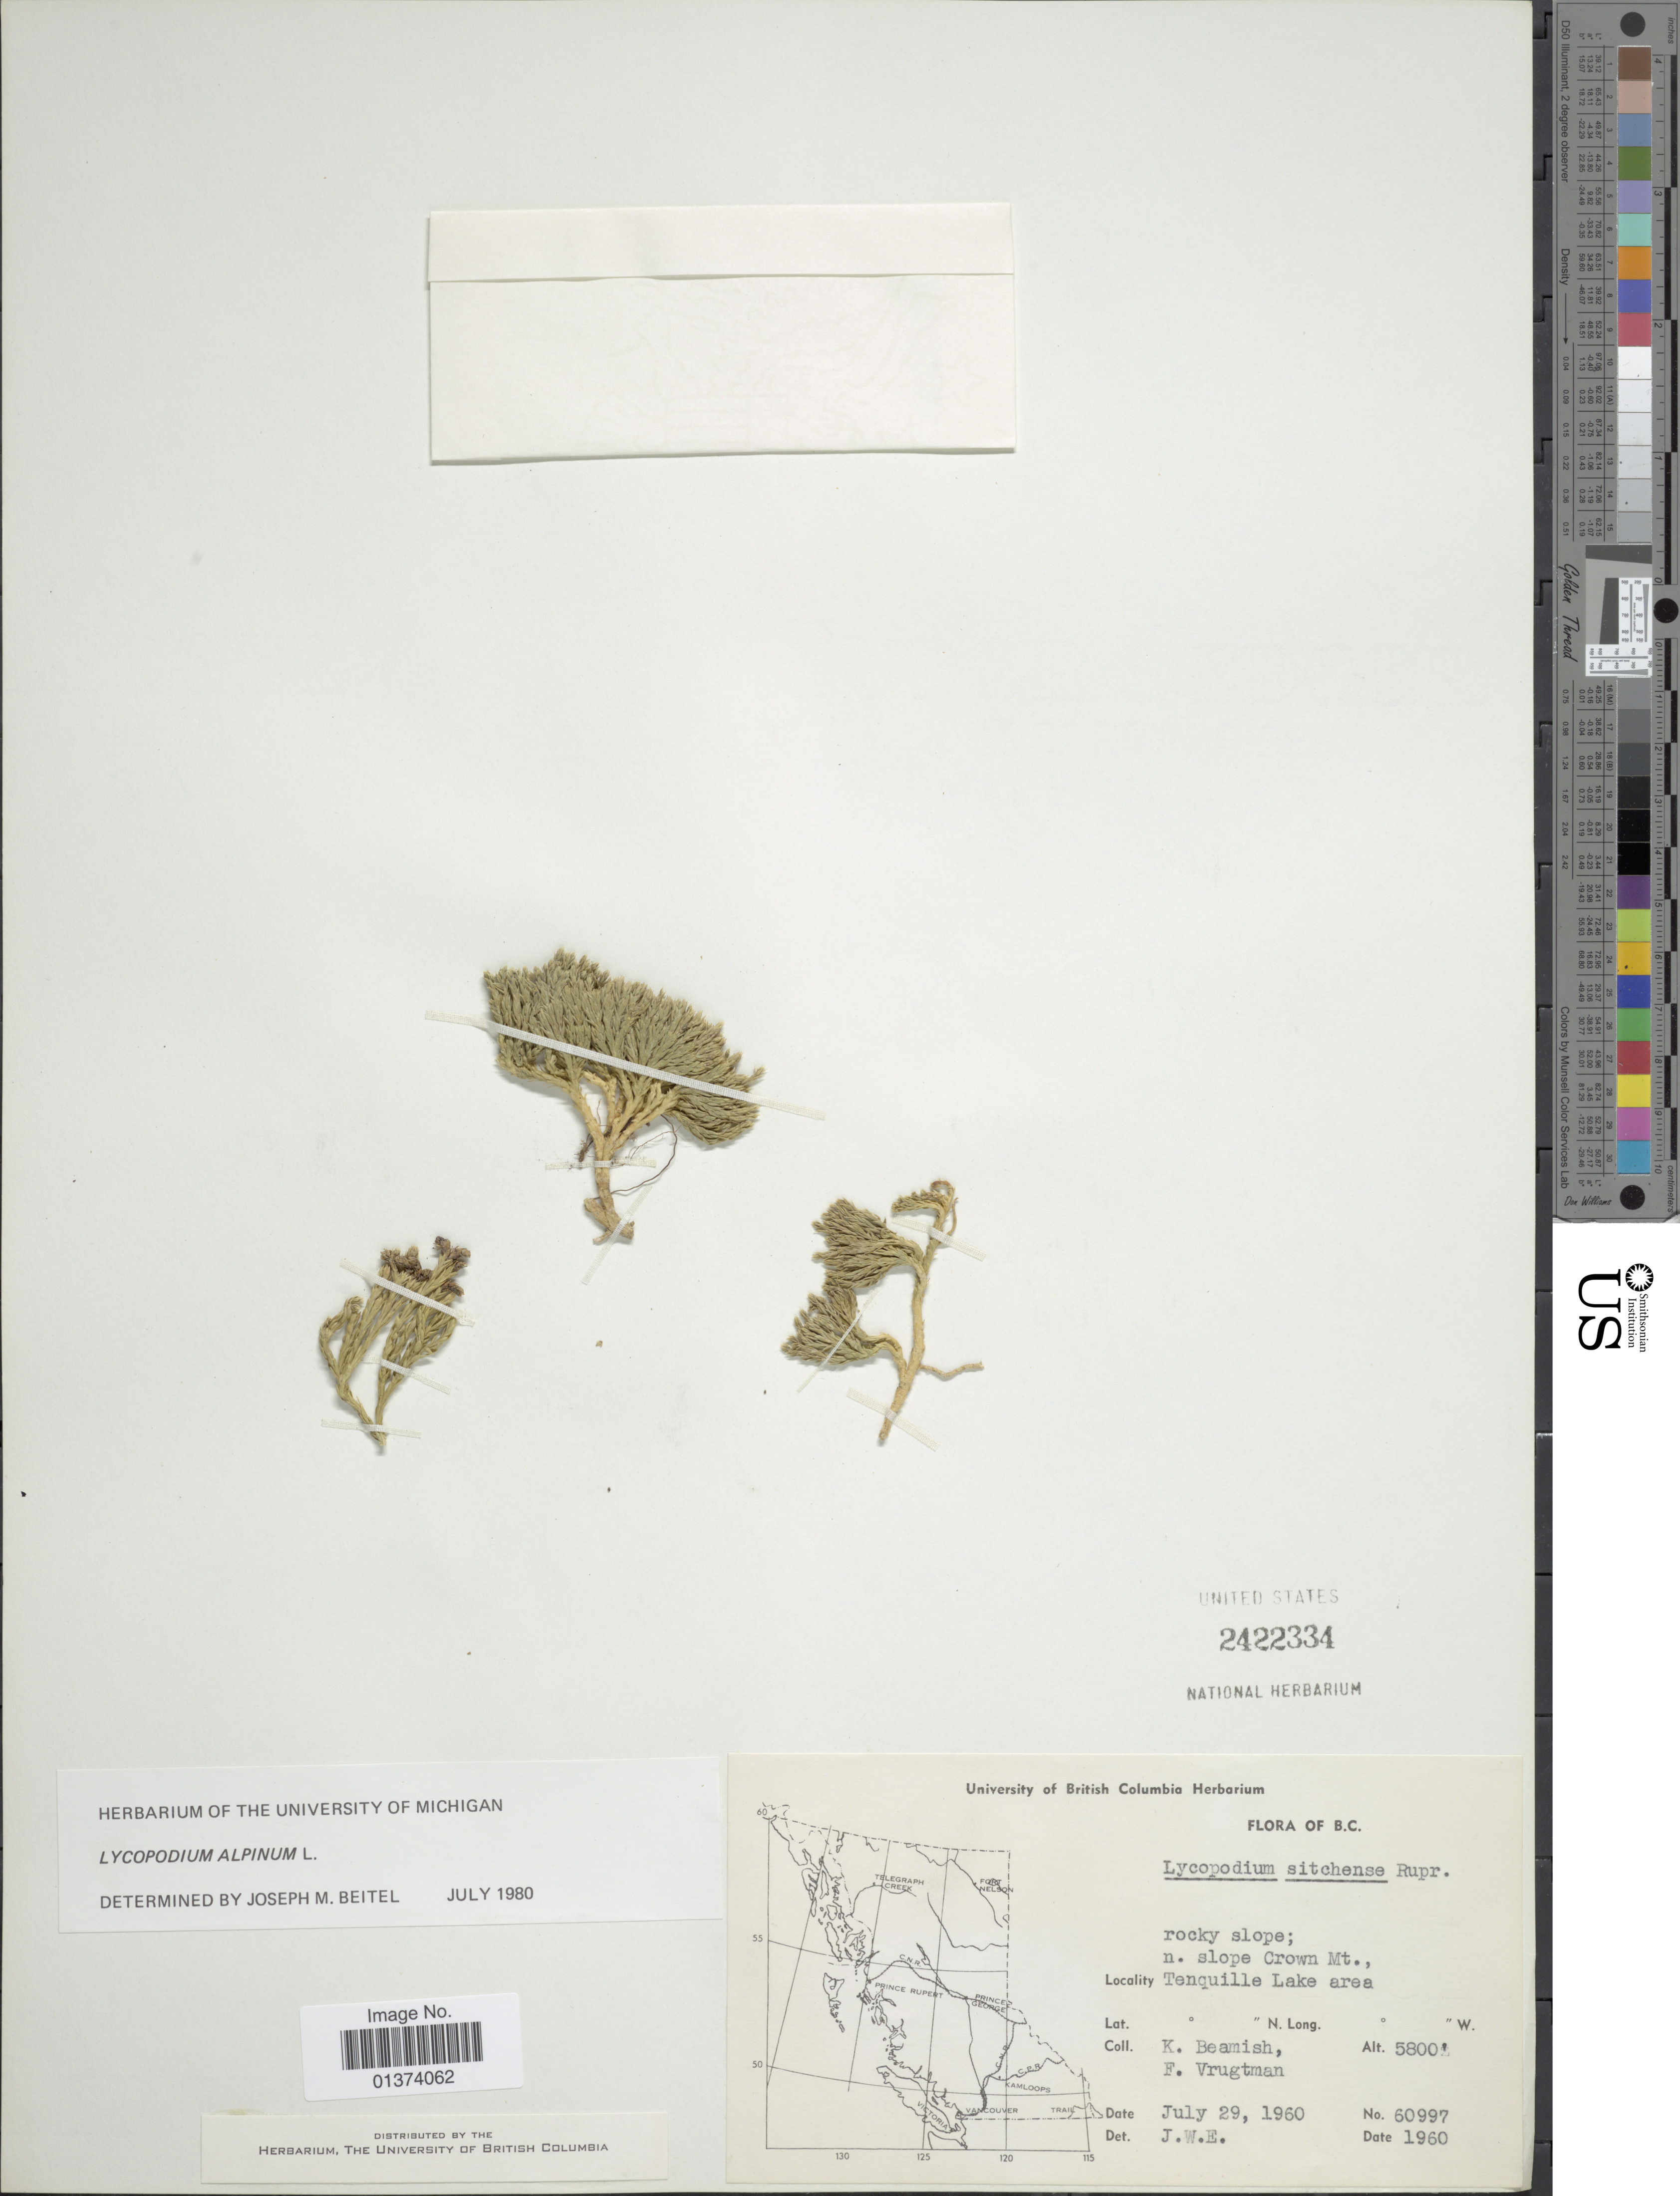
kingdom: Plantae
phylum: Tracheophyta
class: Lycopodiopsida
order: Lycopodiales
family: Lycopodiaceae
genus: Diphasiastrum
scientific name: Diphasiastrum alpinum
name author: (L.) Holub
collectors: K. Beamish & F. Vrugtman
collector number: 60997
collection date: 1960-07-29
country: Canada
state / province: British Columbia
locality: Rocky slope; n. slope Crown Mt., Tenquille Lake area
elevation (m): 1768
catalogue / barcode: US 2422334